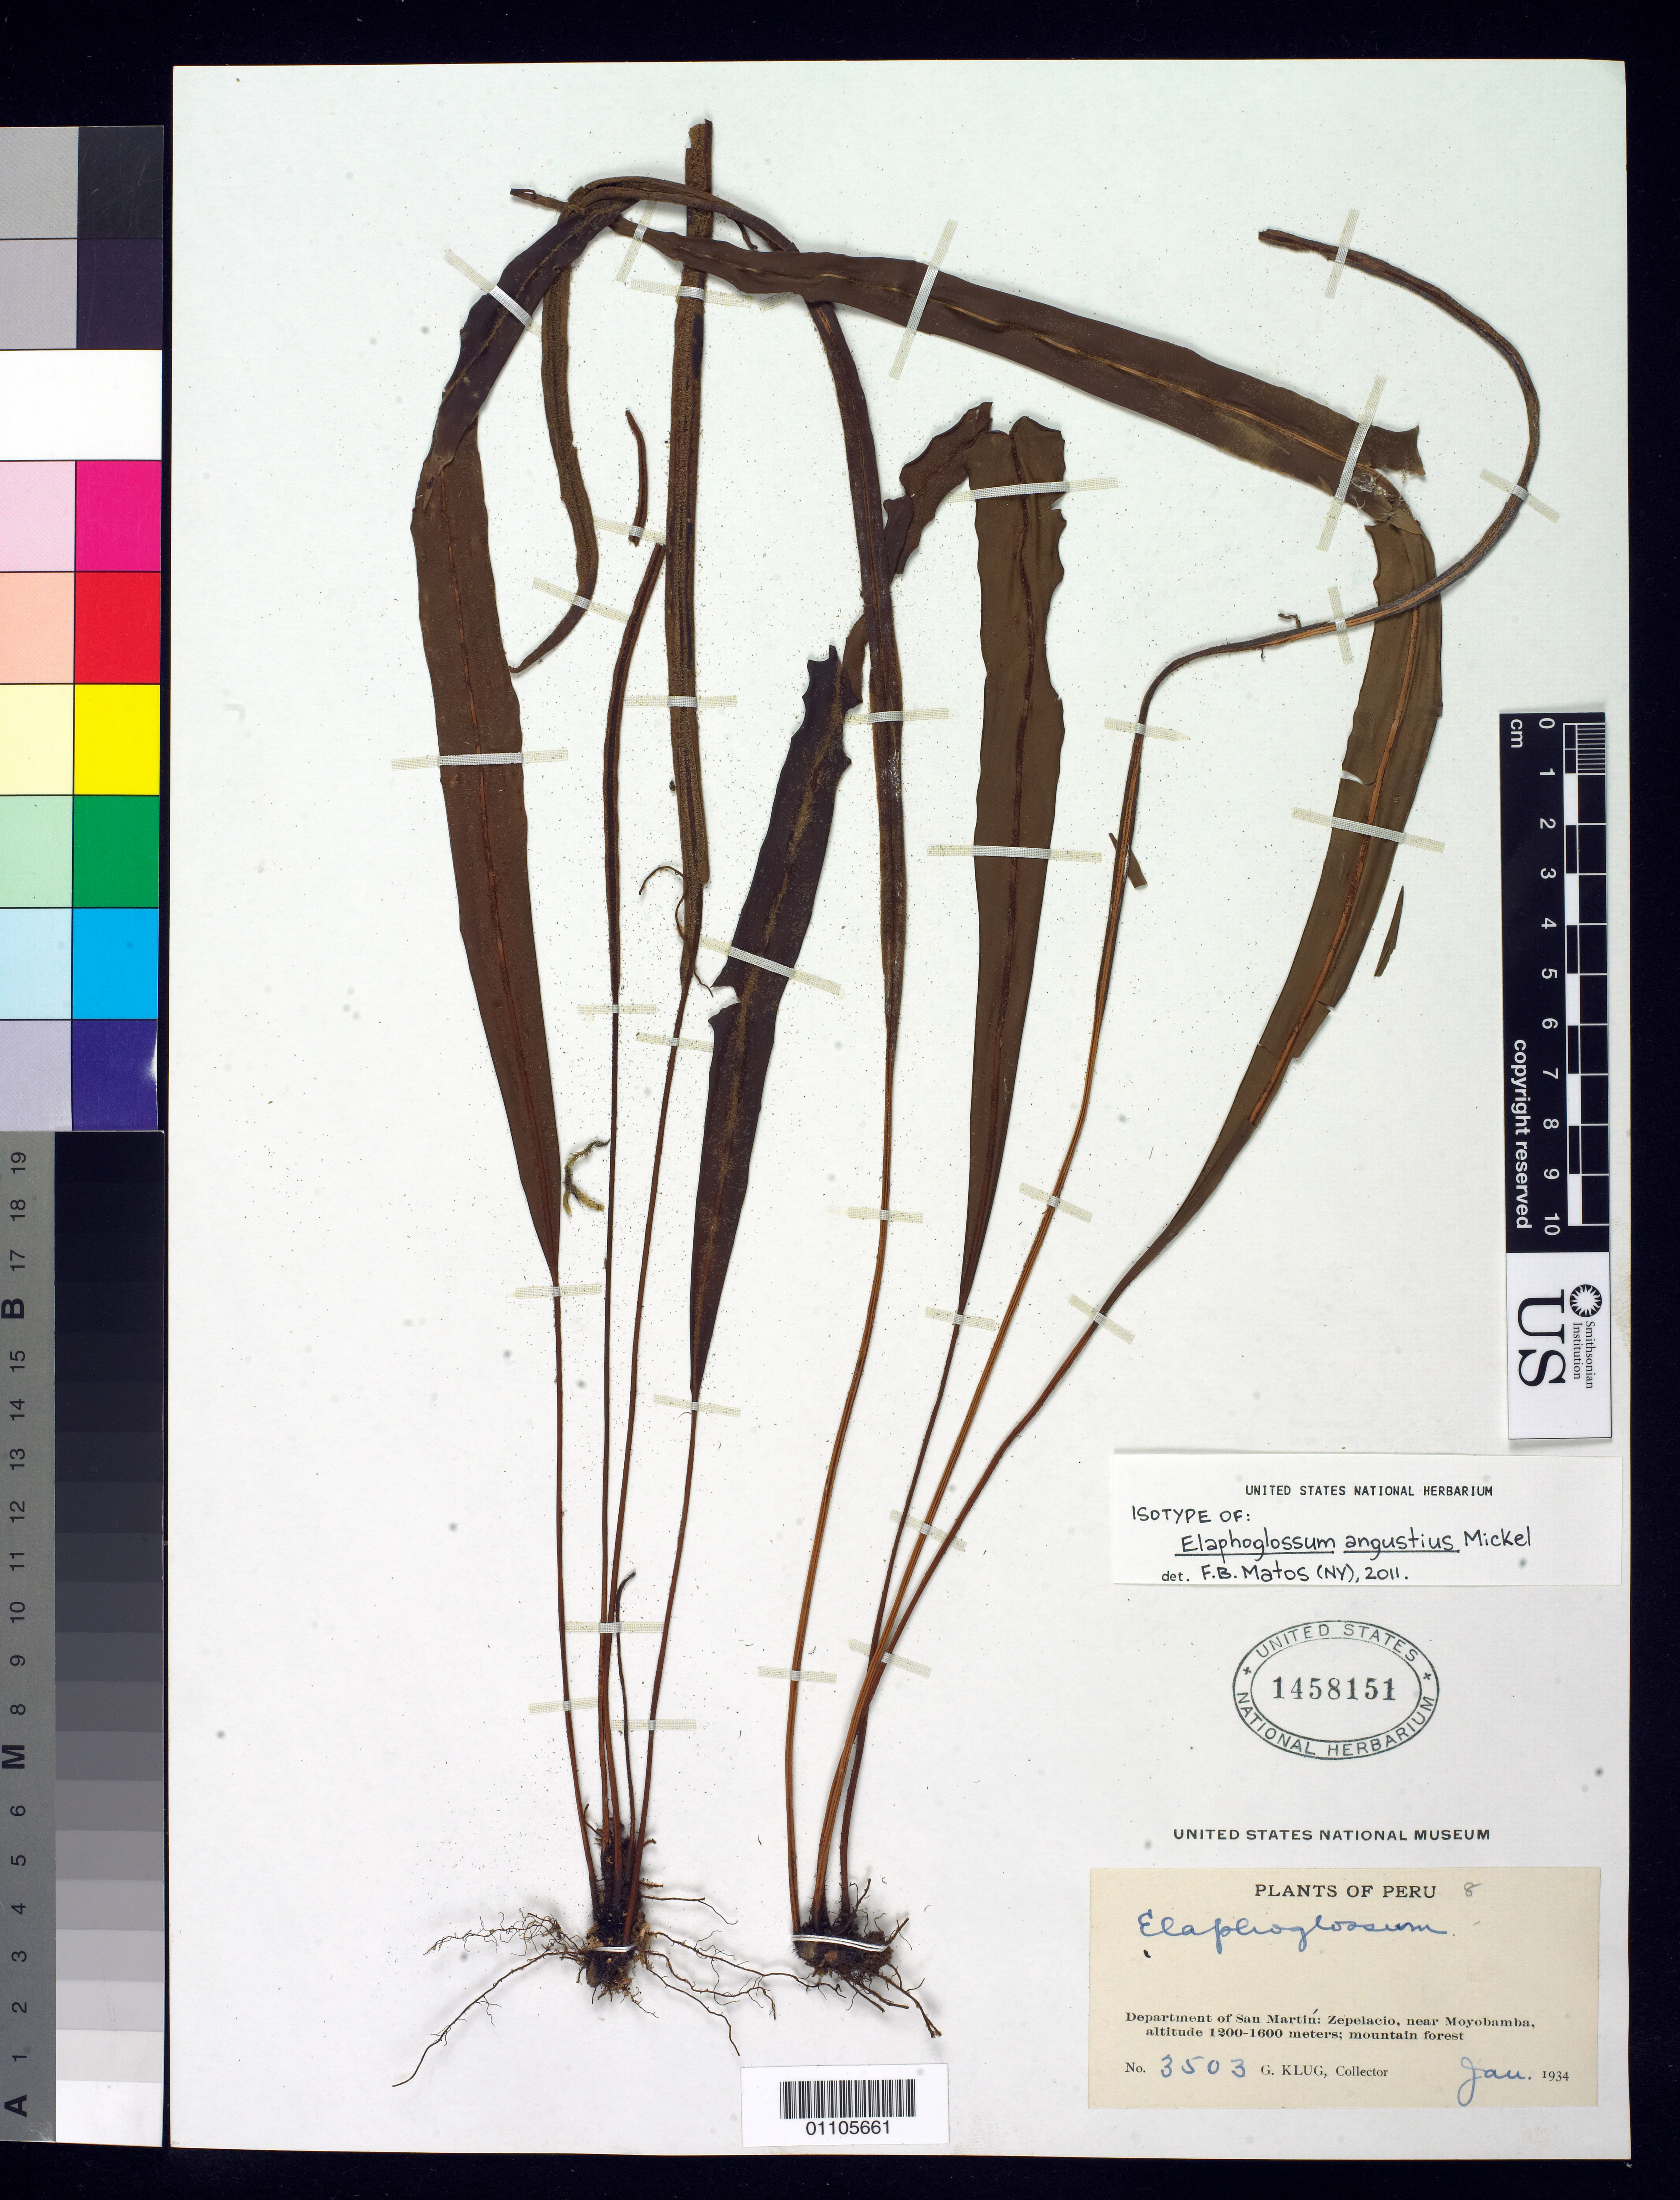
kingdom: Plantae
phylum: Tracheophyta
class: Polypodiopsida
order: Polypodiales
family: Dryopteridaceae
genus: Elaphoglossum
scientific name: Elaphoglossum angustius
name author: Mickel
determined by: Matos, F. B.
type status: Isotype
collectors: G. Klug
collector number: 3503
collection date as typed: Jan 1934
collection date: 1934-01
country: Peru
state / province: San Martín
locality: Department of San Martín: Zepelacio, near Moyobamba.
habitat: Mountain forest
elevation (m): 1200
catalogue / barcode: US 1458151